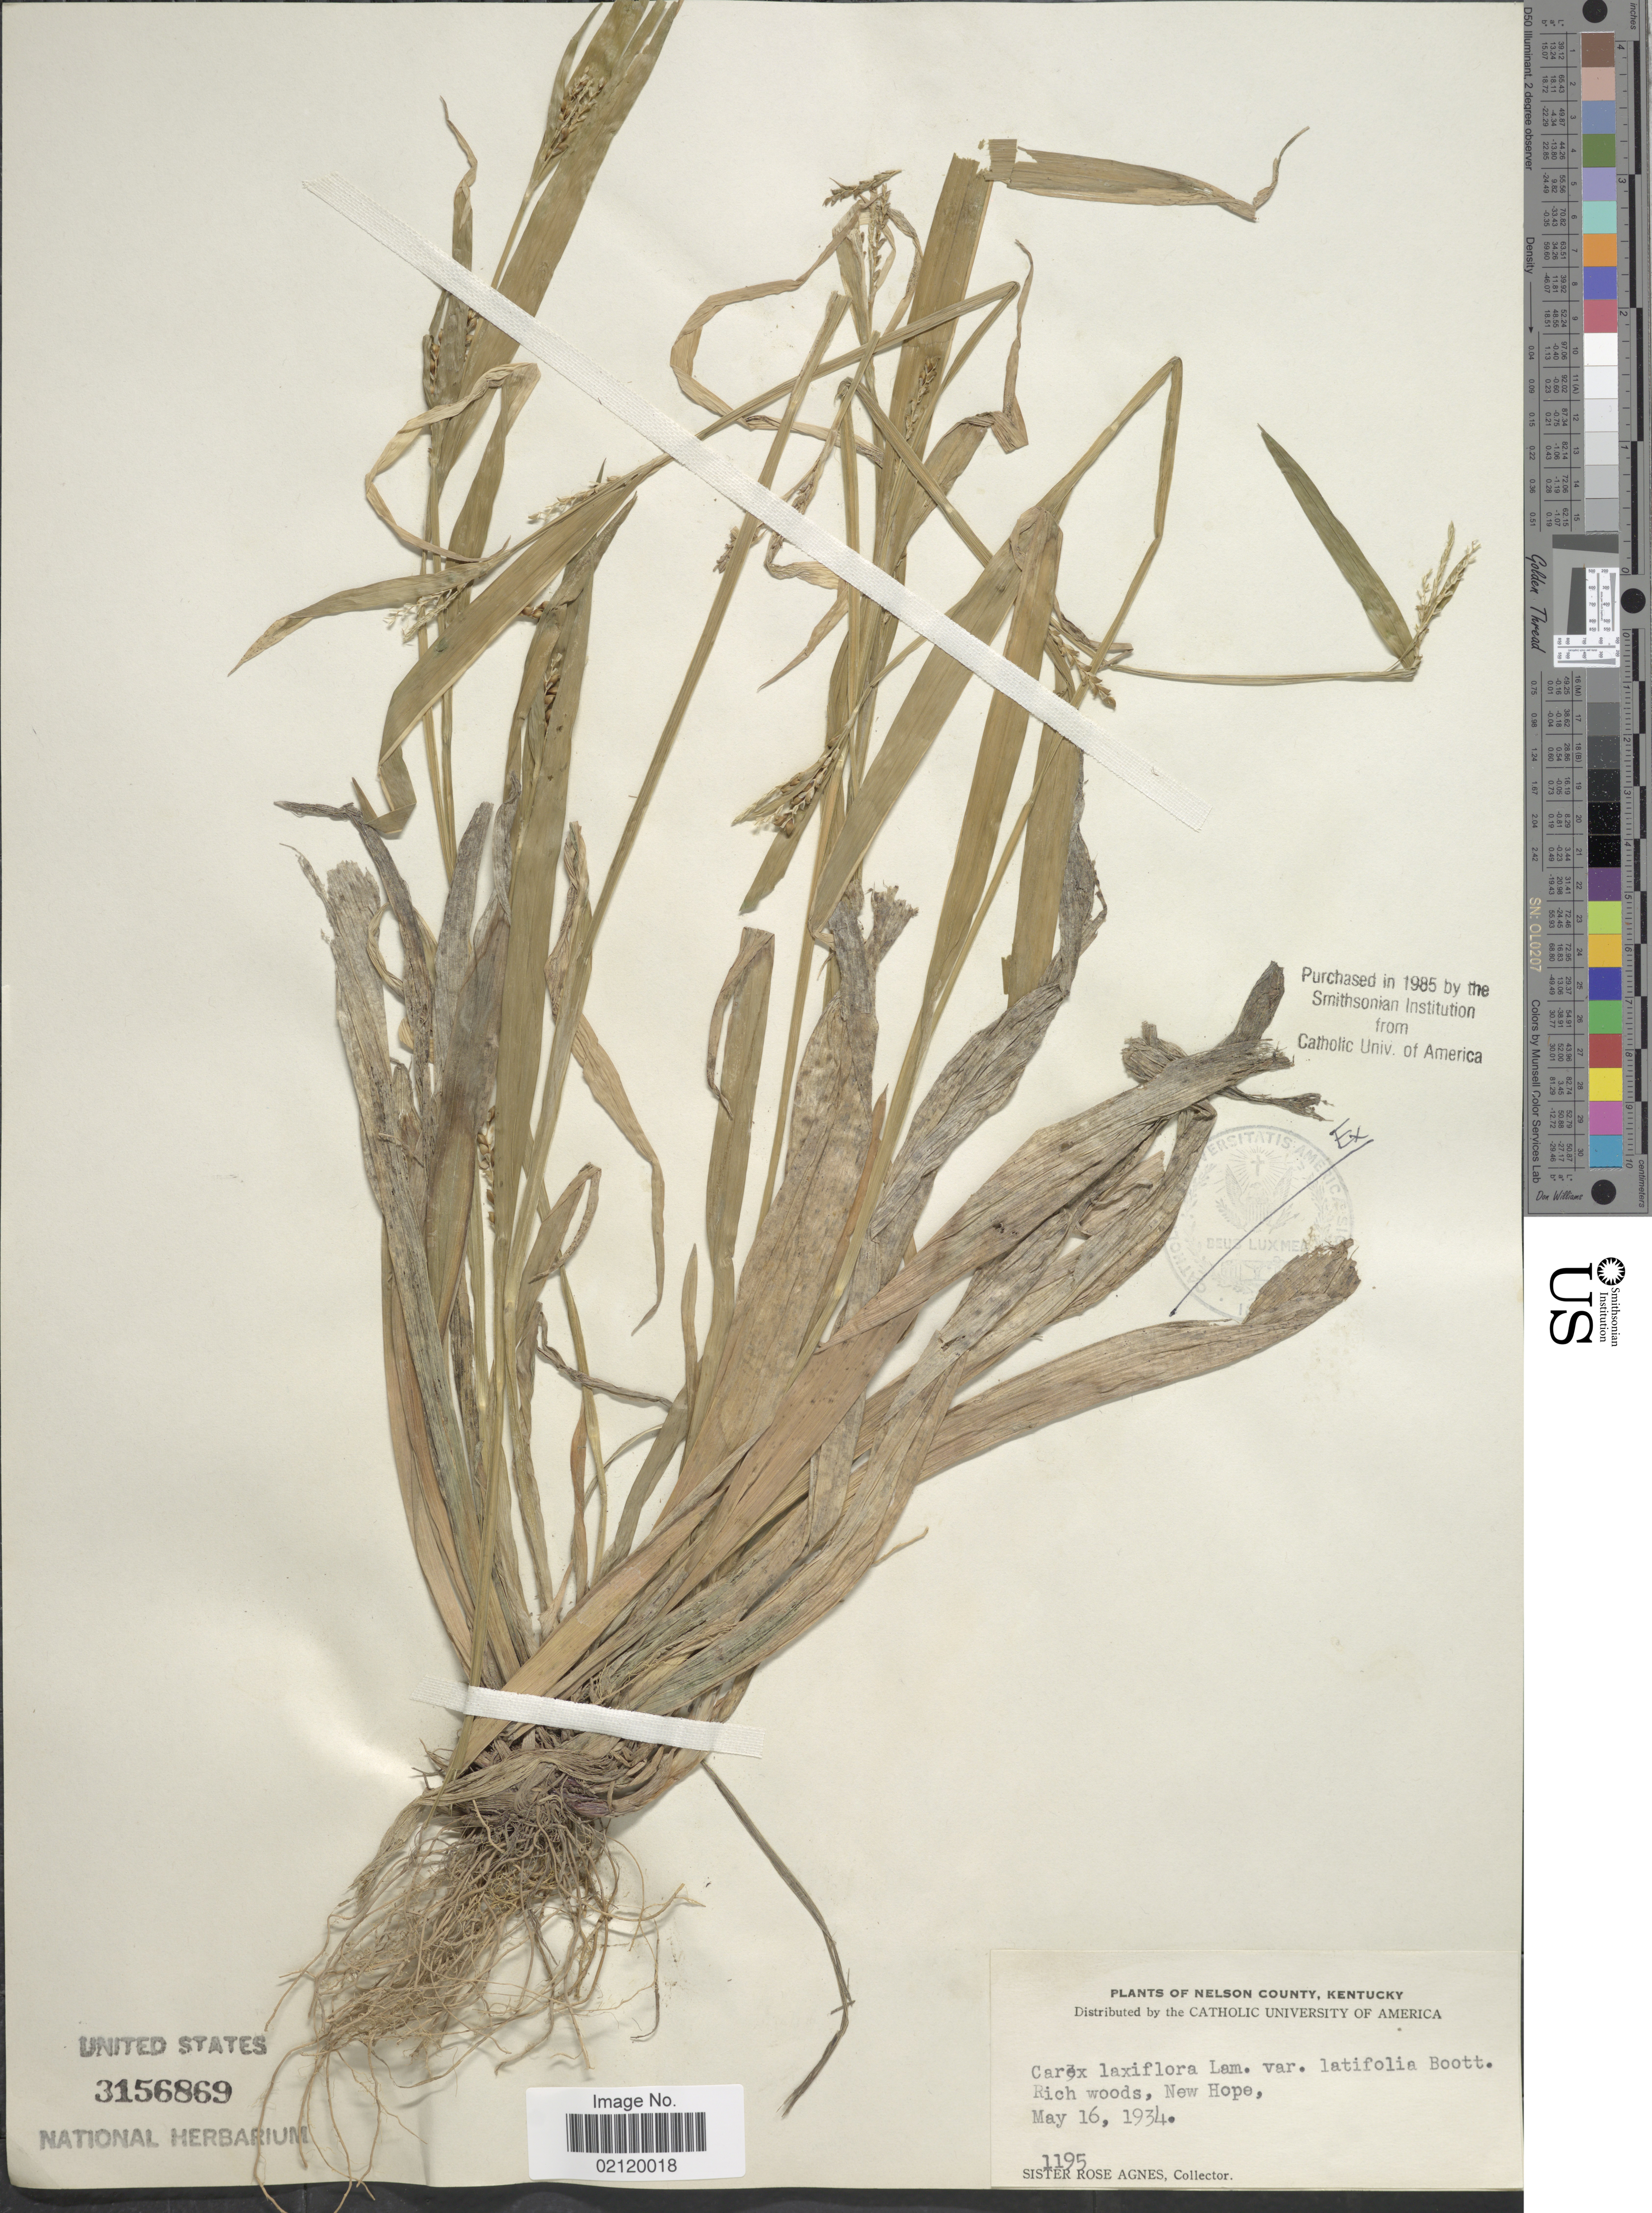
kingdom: Plantae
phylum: Tracheophyta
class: Liliopsida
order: Poales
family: Cyperaceae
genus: Carex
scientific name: Carex laxiflora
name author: Lam.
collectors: Sister Rose Agnes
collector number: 1195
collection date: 1934-05-16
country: United States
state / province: Kentucky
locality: Nelson County. Rich woods, New Hope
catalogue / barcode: US 3156869